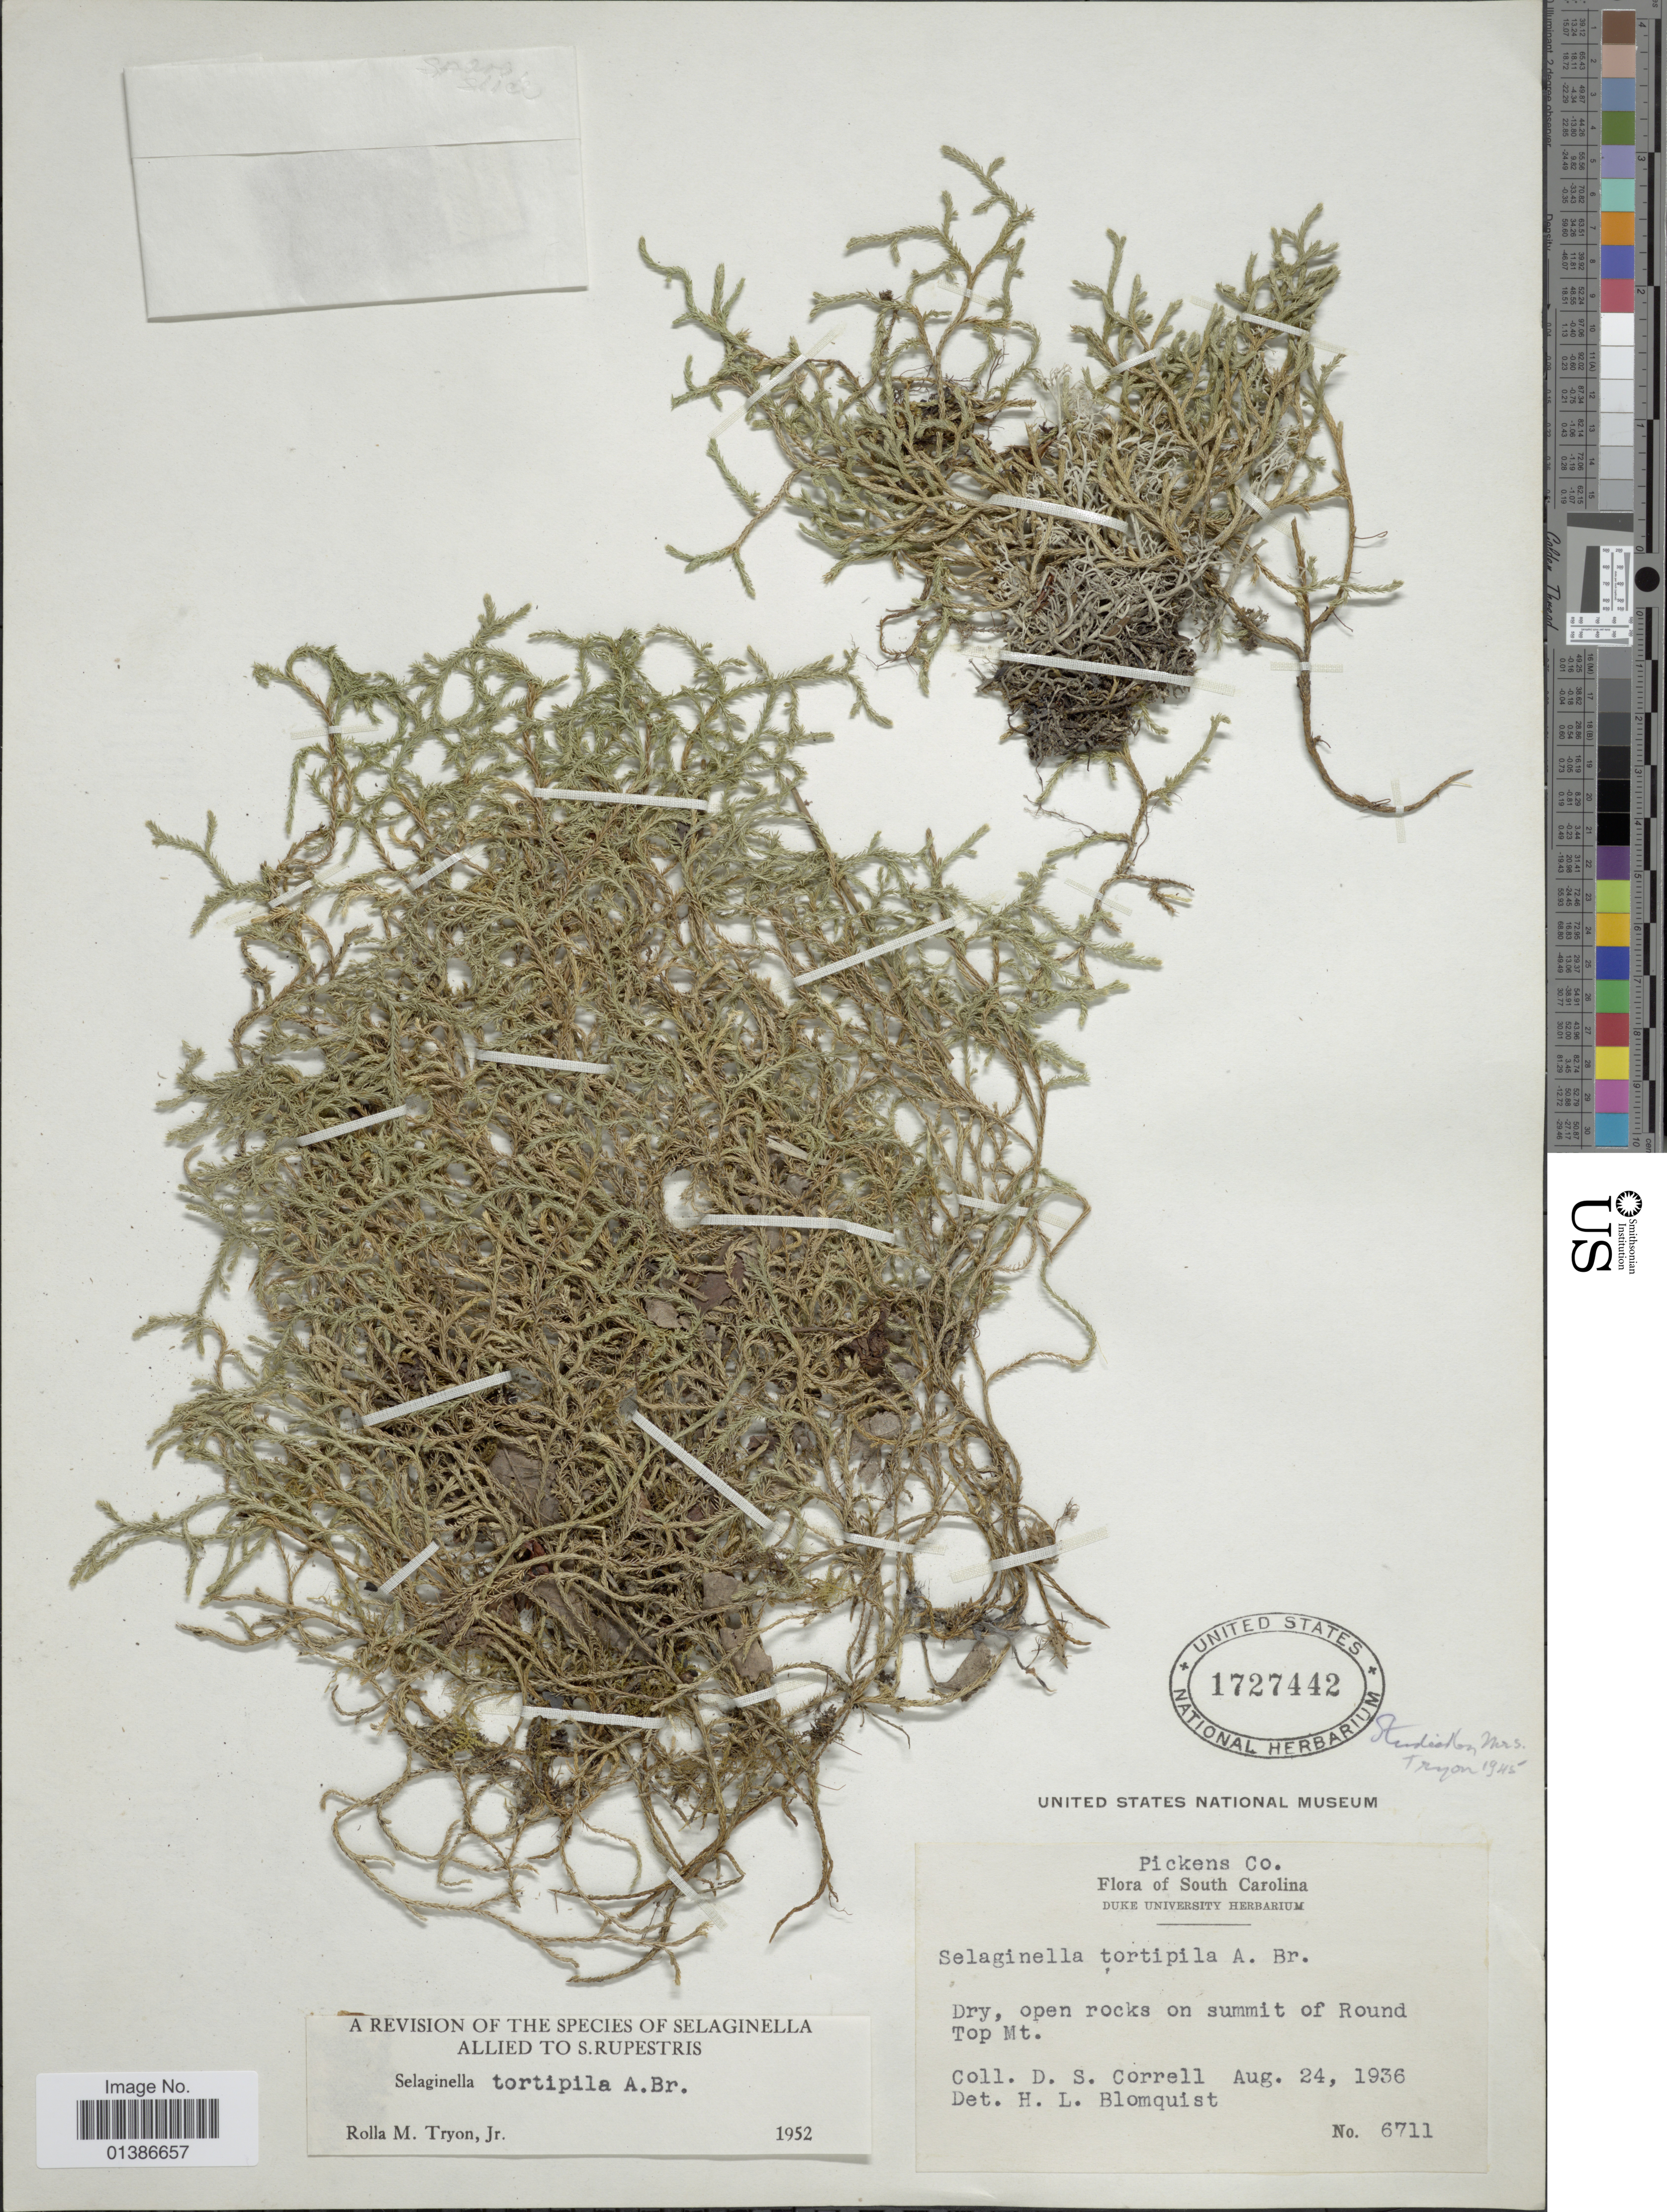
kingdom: Plantae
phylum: Tracheophyta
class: Lycopodiopsida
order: Selaginellales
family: Selaginellaceae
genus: Selaginella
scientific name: Selaginella tortipila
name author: A. Braun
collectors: D. S. Correll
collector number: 6711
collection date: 1936-08-24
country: United States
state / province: South Carolina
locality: Pickens Co. Dry, open rocks on summit of Round Top Mt.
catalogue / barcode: US 1727442